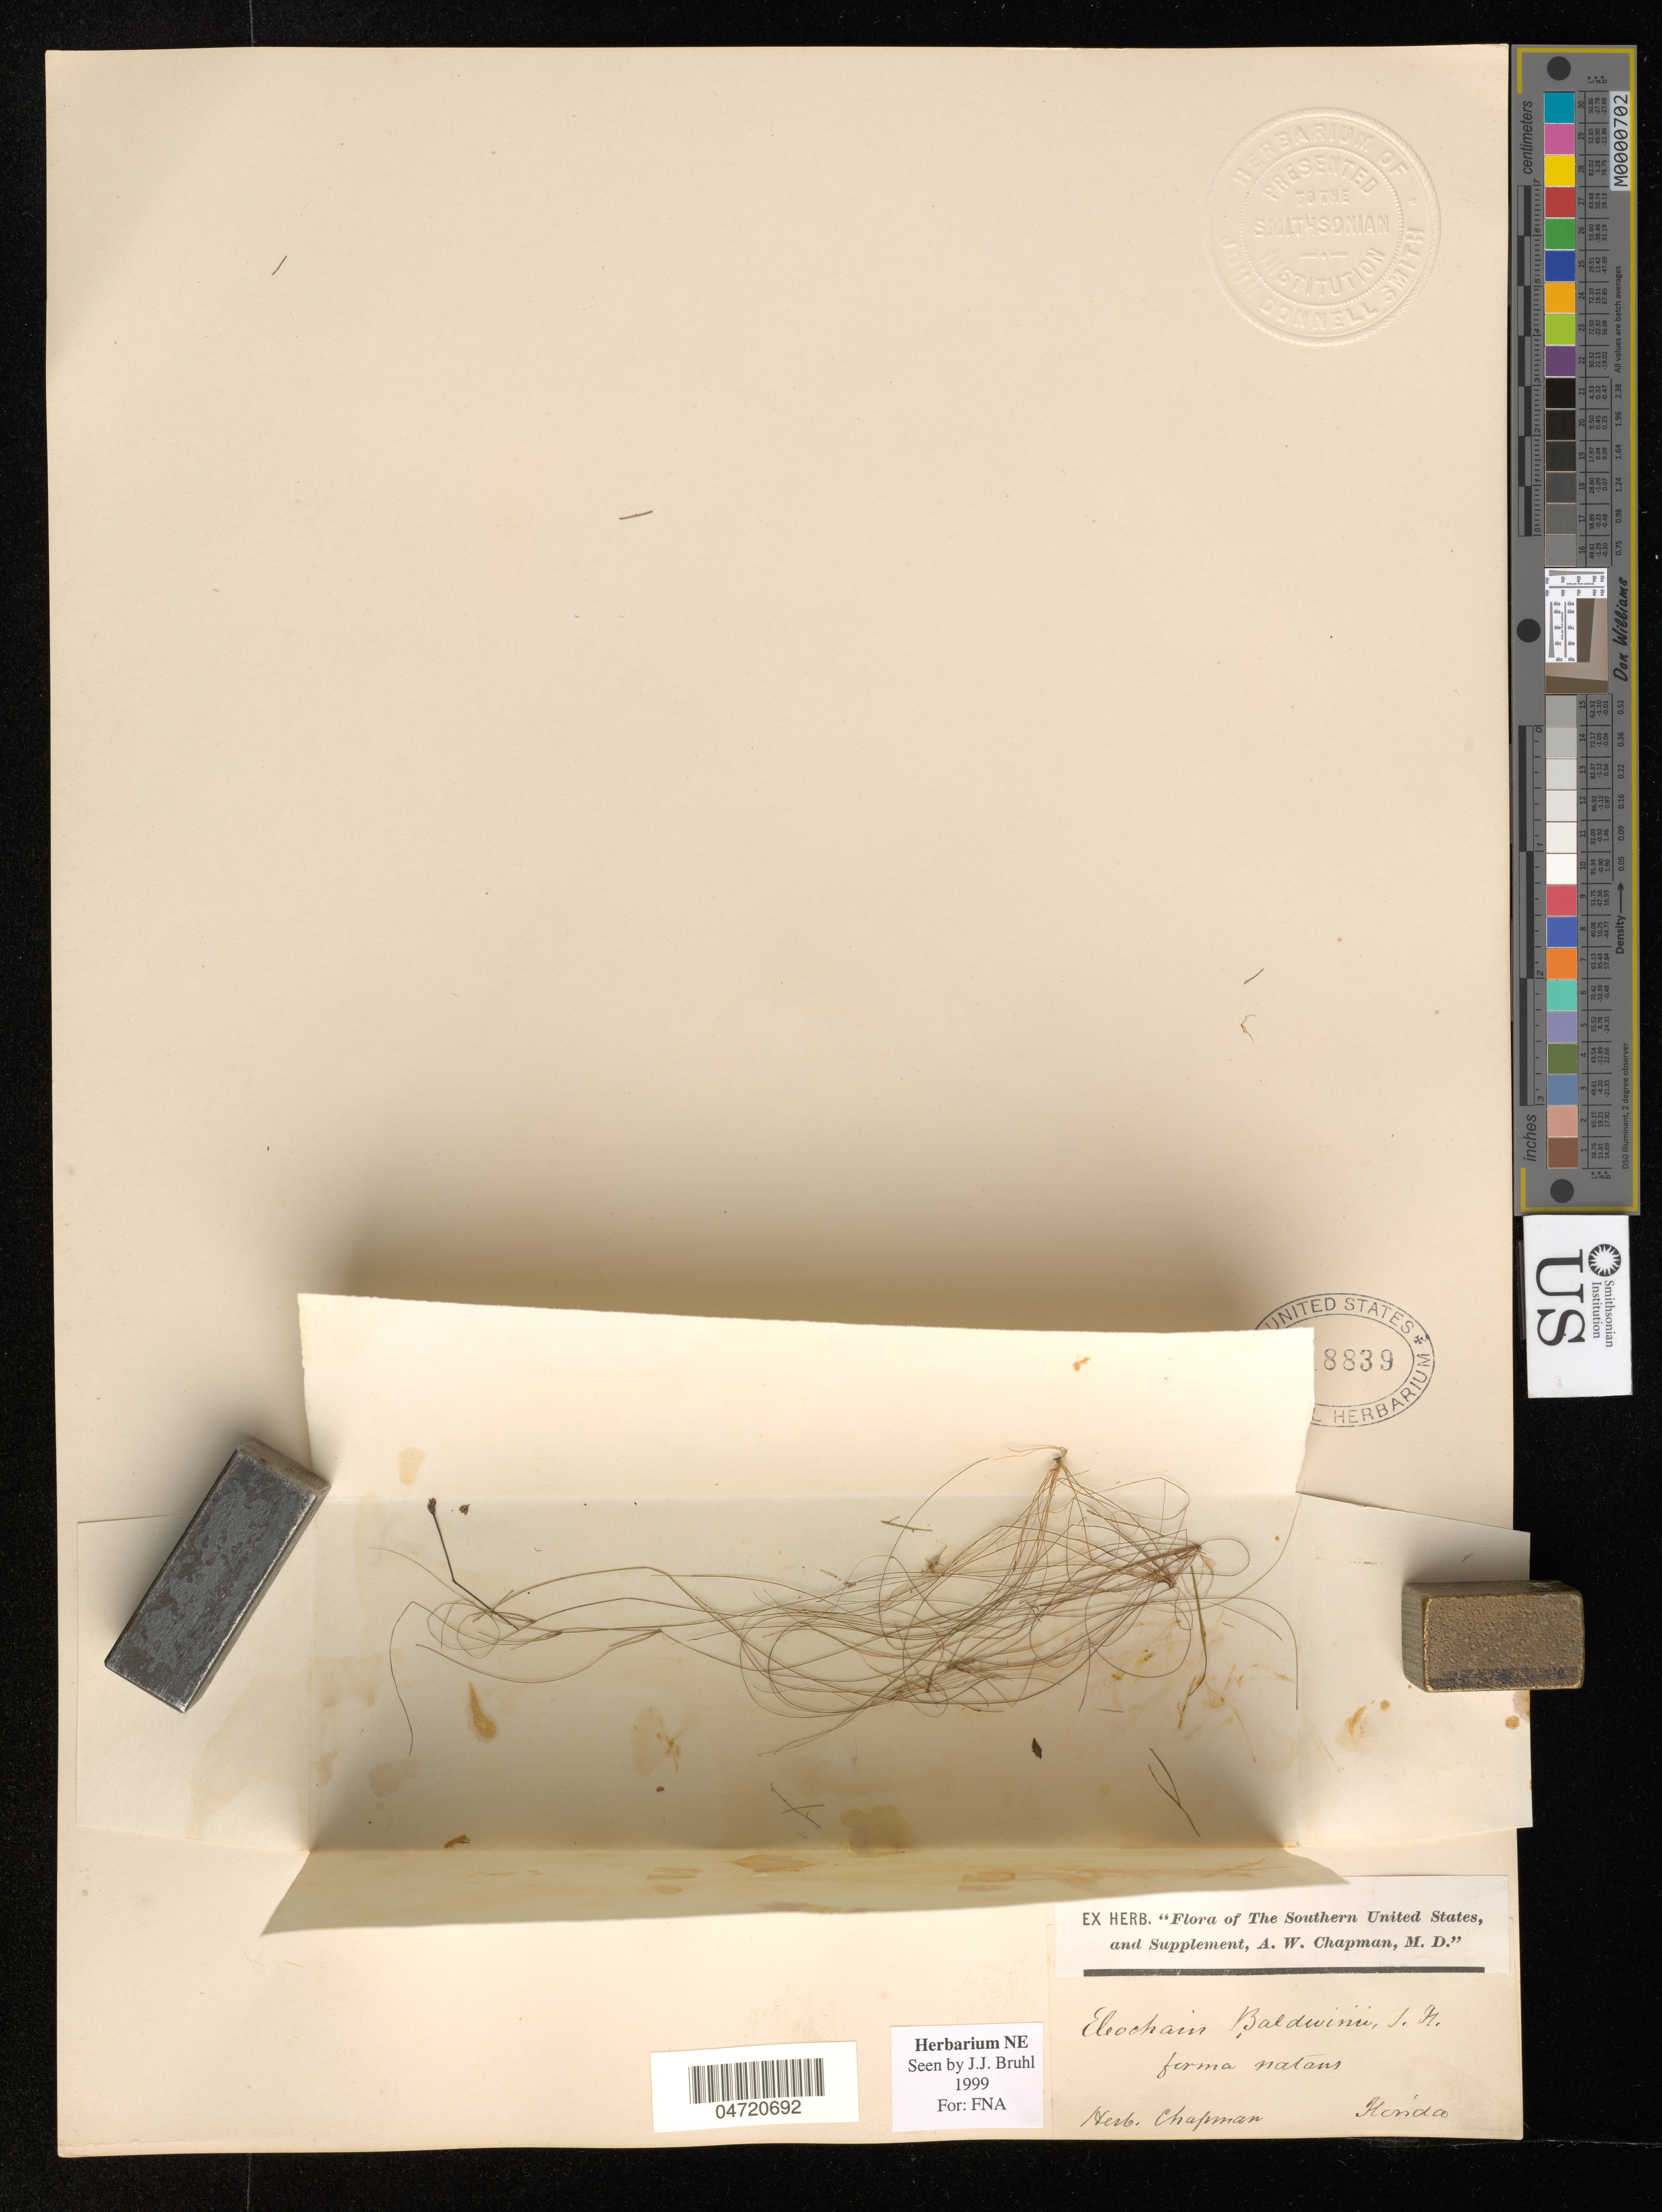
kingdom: Plantae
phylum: Tracheophyta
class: Liliopsida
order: Poales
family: Cyperaceae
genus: Eleocharis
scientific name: Eleocharis baldwinii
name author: (Torr.) Chapm.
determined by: Bruhl, J. J., (NE), University of New England (AUSTRALIA)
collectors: A. W. Chapman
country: United States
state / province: Florida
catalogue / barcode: US 818839